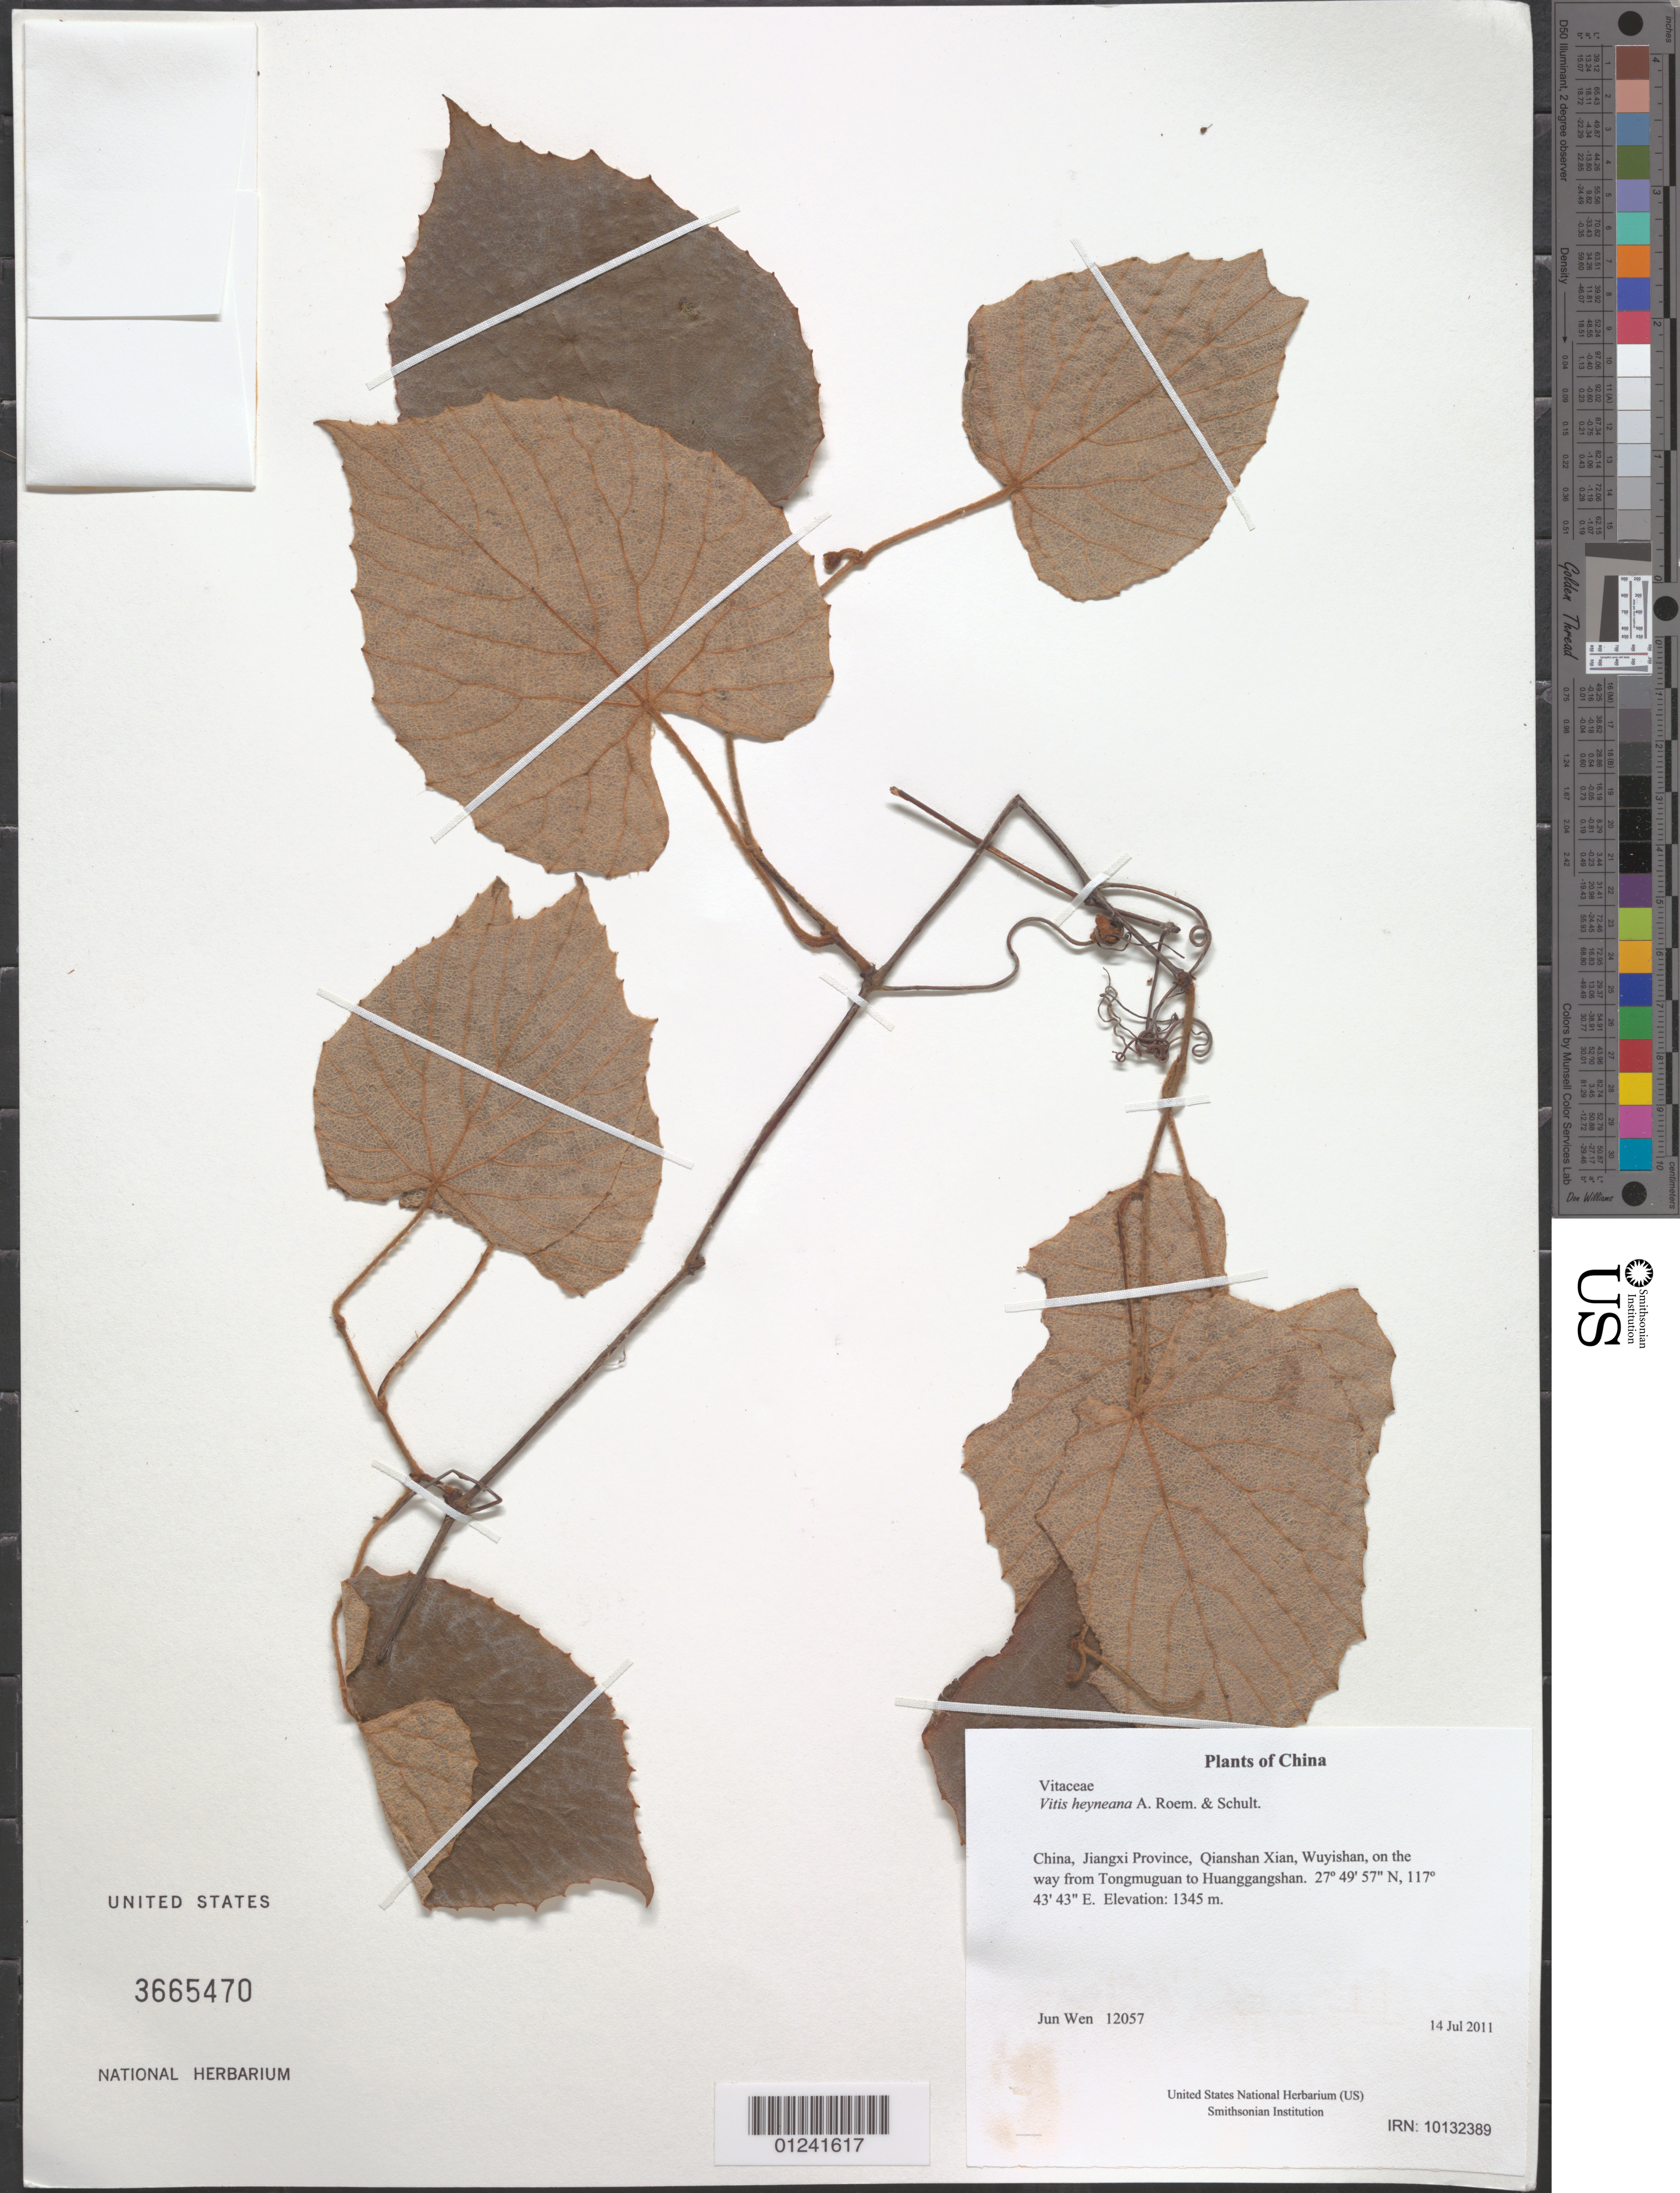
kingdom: Plantae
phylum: Tracheophyta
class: Magnoliopsida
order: Vitales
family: Vitaceae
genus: Vitis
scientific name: Vitis heyneana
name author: A. Roem. & Schult.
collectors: J. Wen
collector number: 12057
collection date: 2011-07-14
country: China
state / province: Jiangxi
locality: Qianshan Xian, Wuyishan, on the way from Tongmuguan to Huanggangshan.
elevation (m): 1345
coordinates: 27 49.947 N, 117 43.711 E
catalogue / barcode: US 3665470